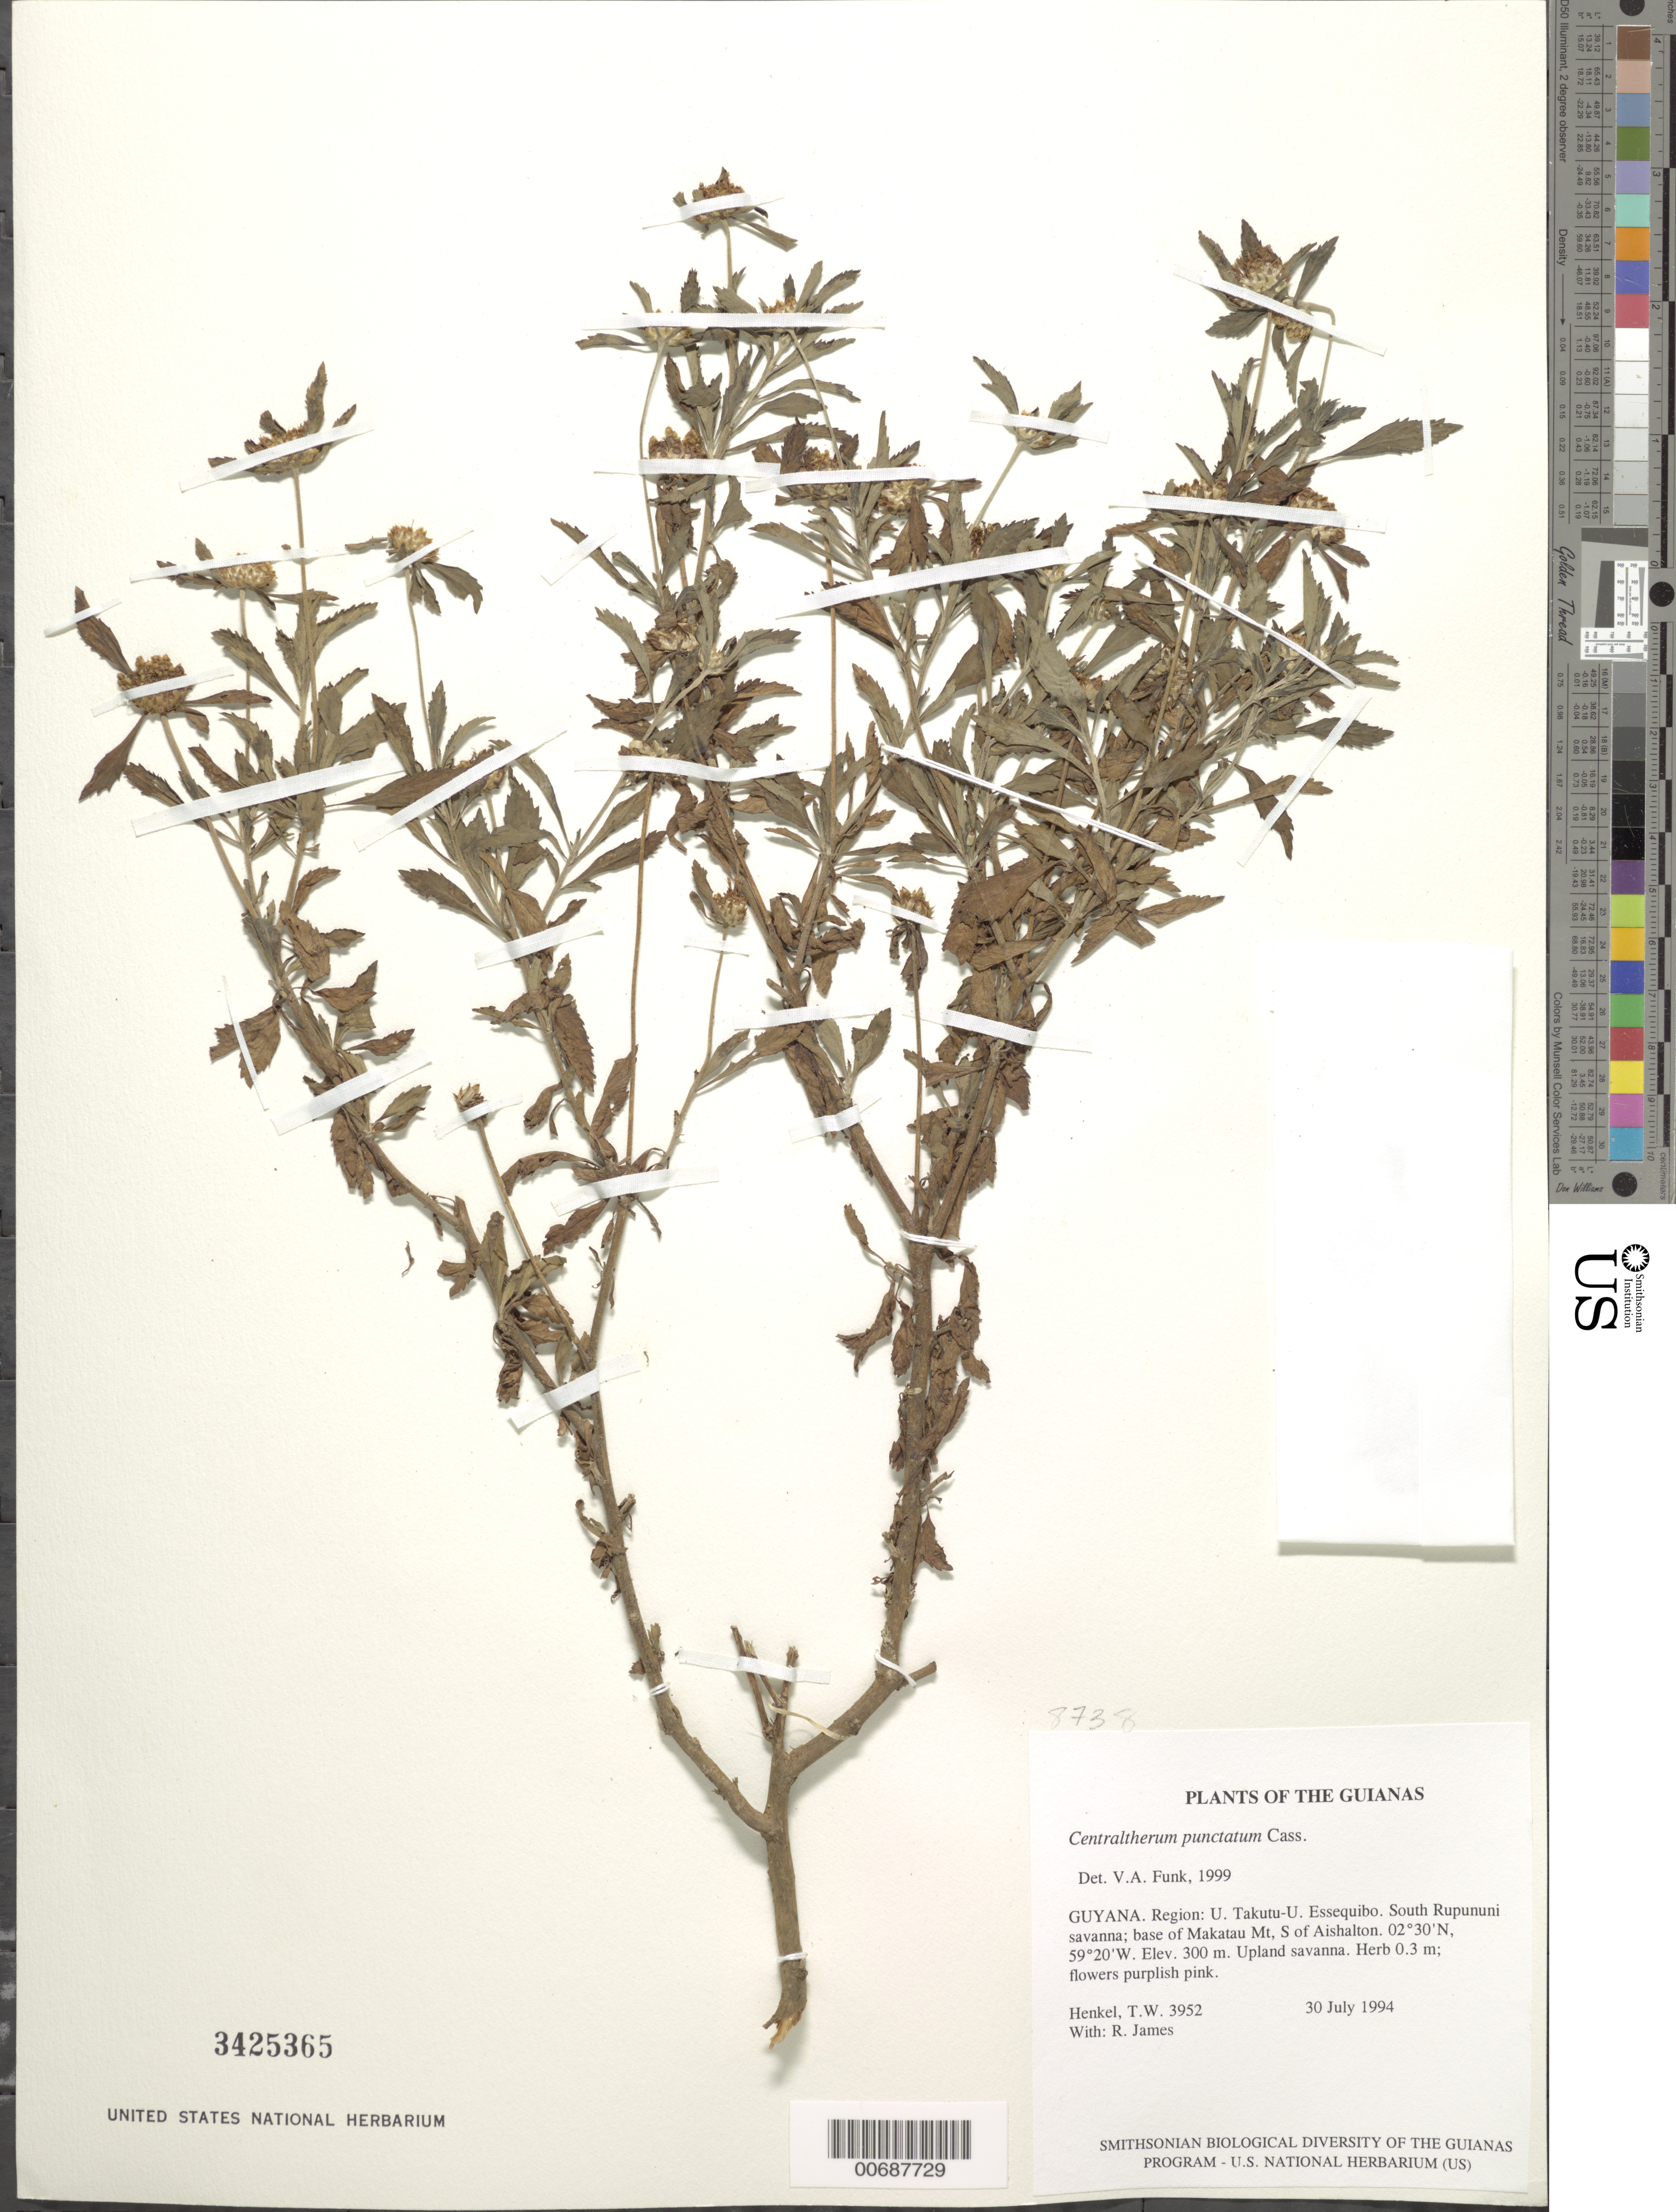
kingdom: Plantae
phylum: Tracheophyta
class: Magnoliopsida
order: Asterales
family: Asteraceae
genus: Centratherum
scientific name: Centratherum punctatum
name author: Cass.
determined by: Funk, Vicki A., (BOT), Smithsonian Institution - National Museum of Natural History (UNITED STATES)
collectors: T. Henkel & R. James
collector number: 3952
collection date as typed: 30 July 1994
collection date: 1994-07-30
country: Guyana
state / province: U. Takutu-U. Essequibo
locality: South Rupununi savanna; base of Makatau Mt, S of Aishalton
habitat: Upland savanna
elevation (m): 300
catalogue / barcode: US 3425365